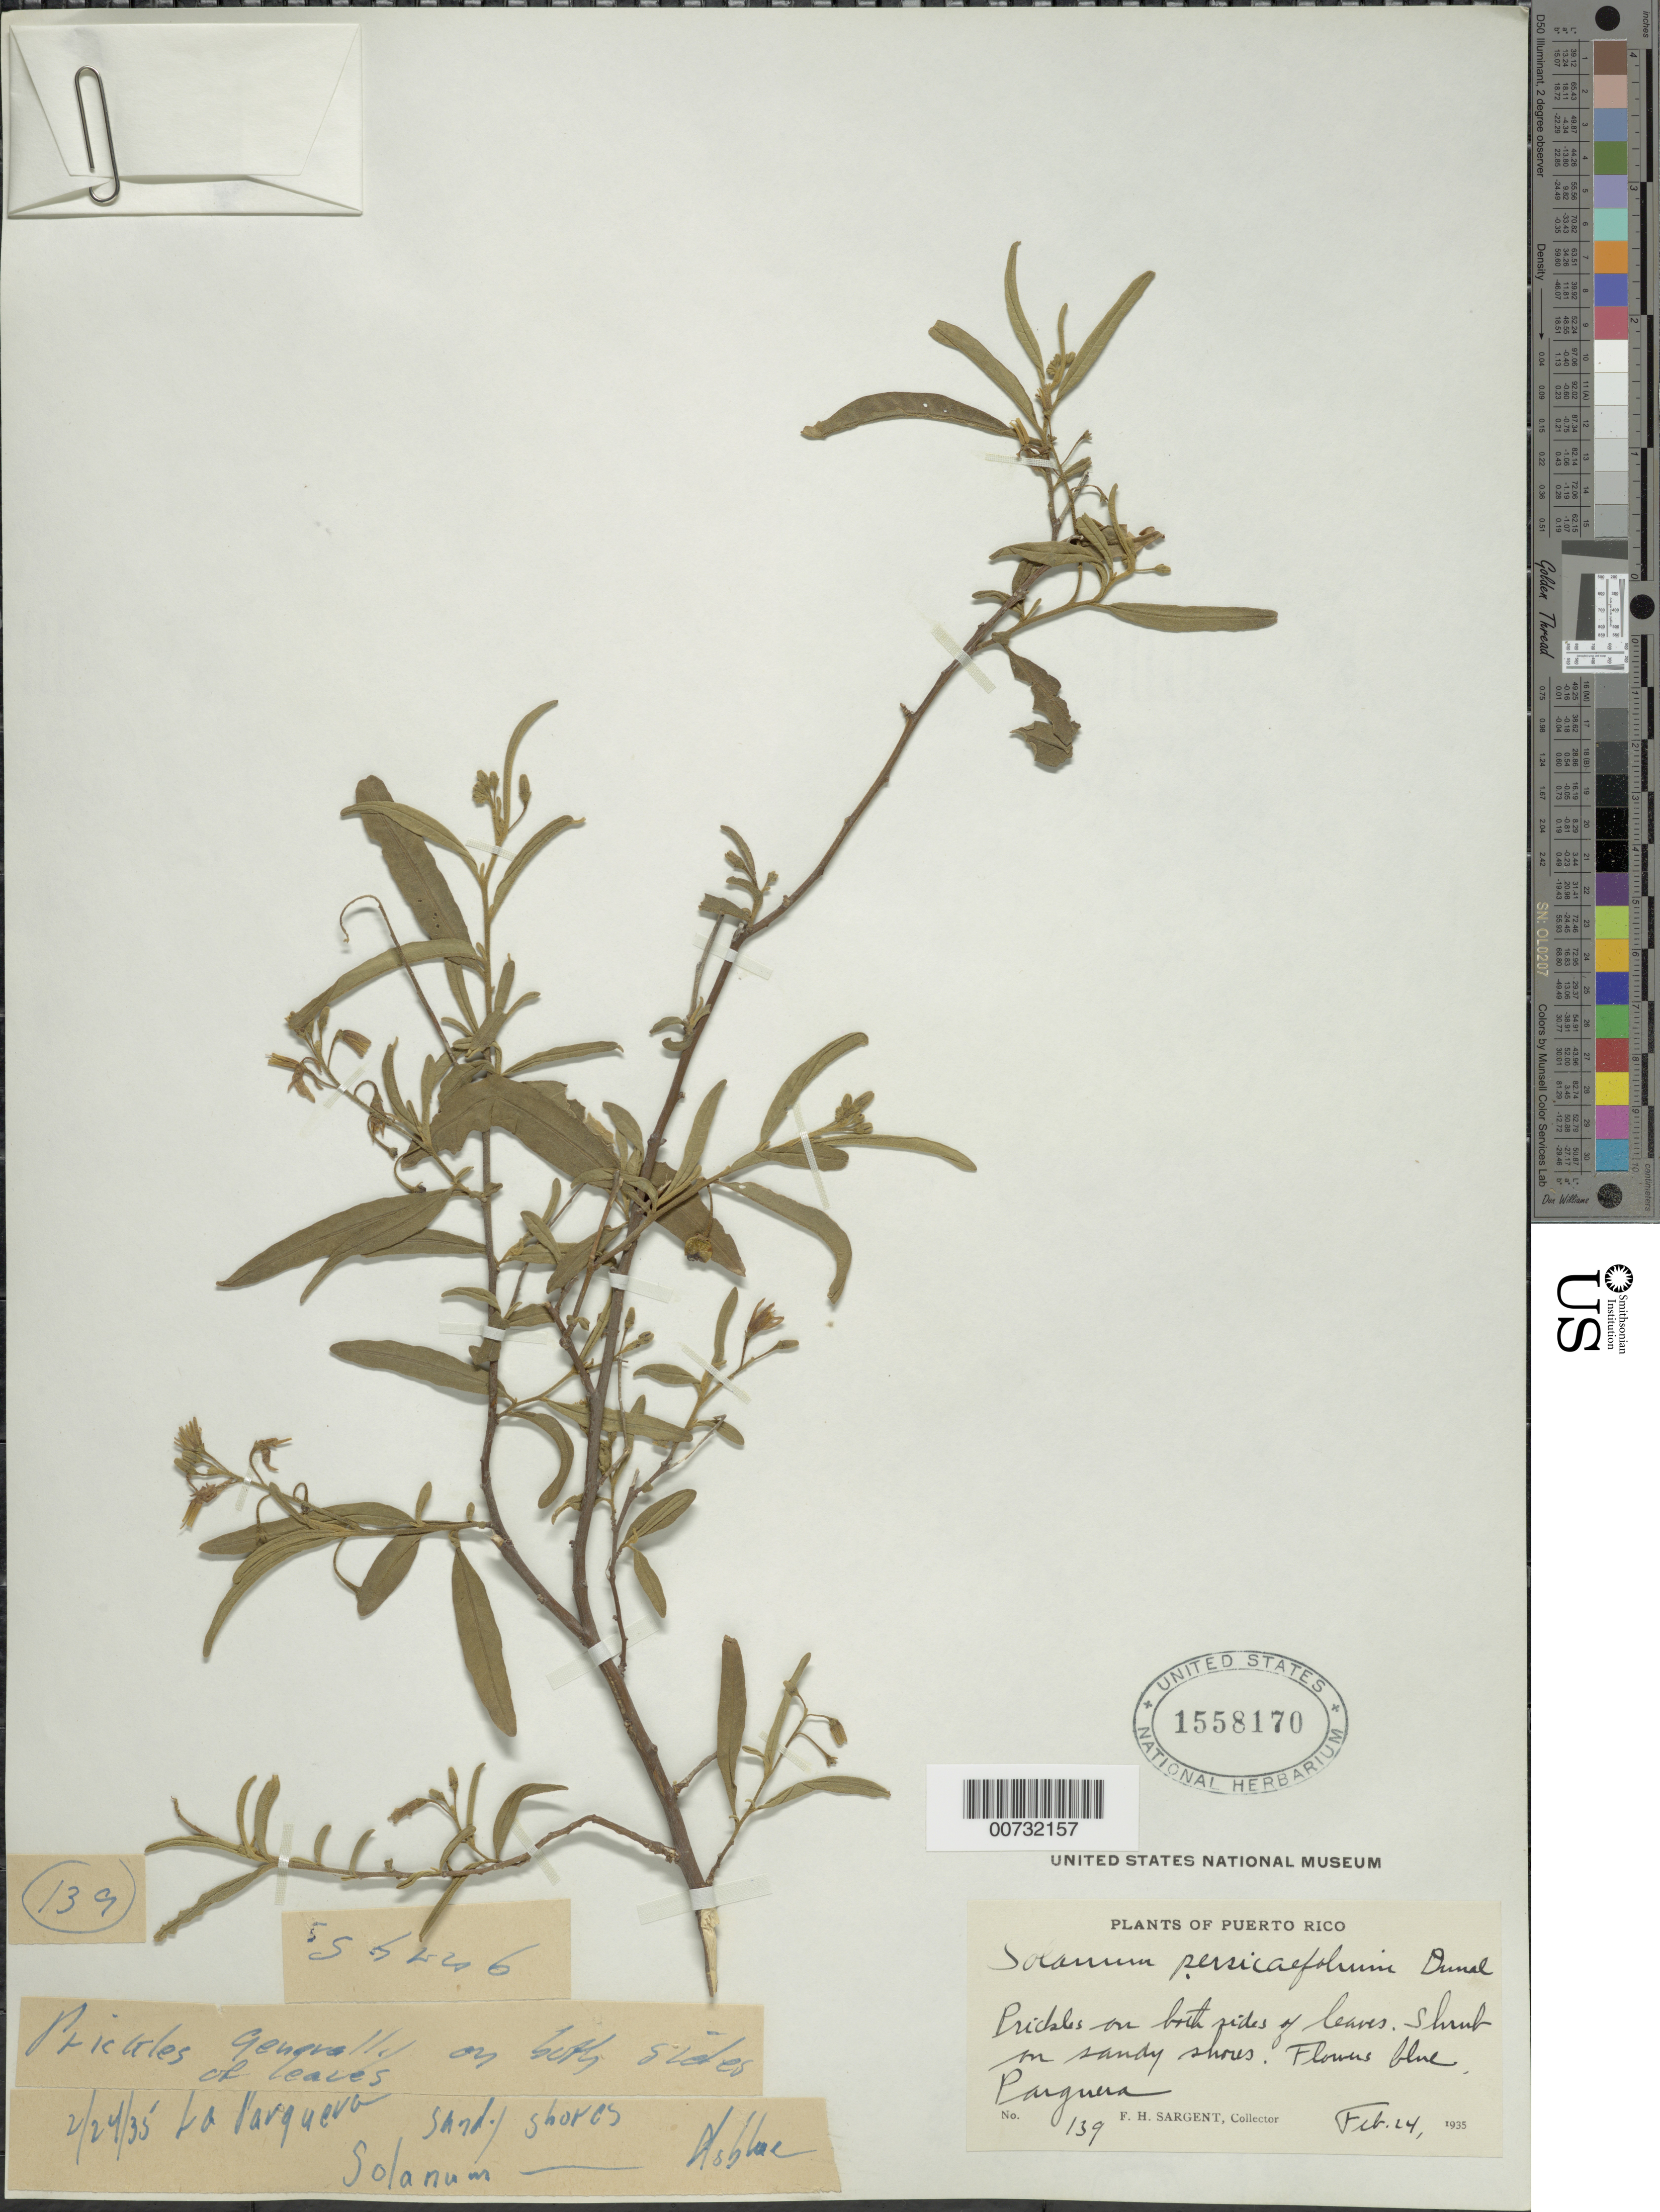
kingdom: Plantae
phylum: Tracheophyta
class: Magnoliopsida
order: Solanales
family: Solanaceae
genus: Solanum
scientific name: Solanum bahamense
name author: L.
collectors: F. H. Sargent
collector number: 139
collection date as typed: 24 Feb 1935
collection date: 1935-02-24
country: Puerto Rico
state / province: Lajas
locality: La Parguera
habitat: Sandy shores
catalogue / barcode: US 1558170